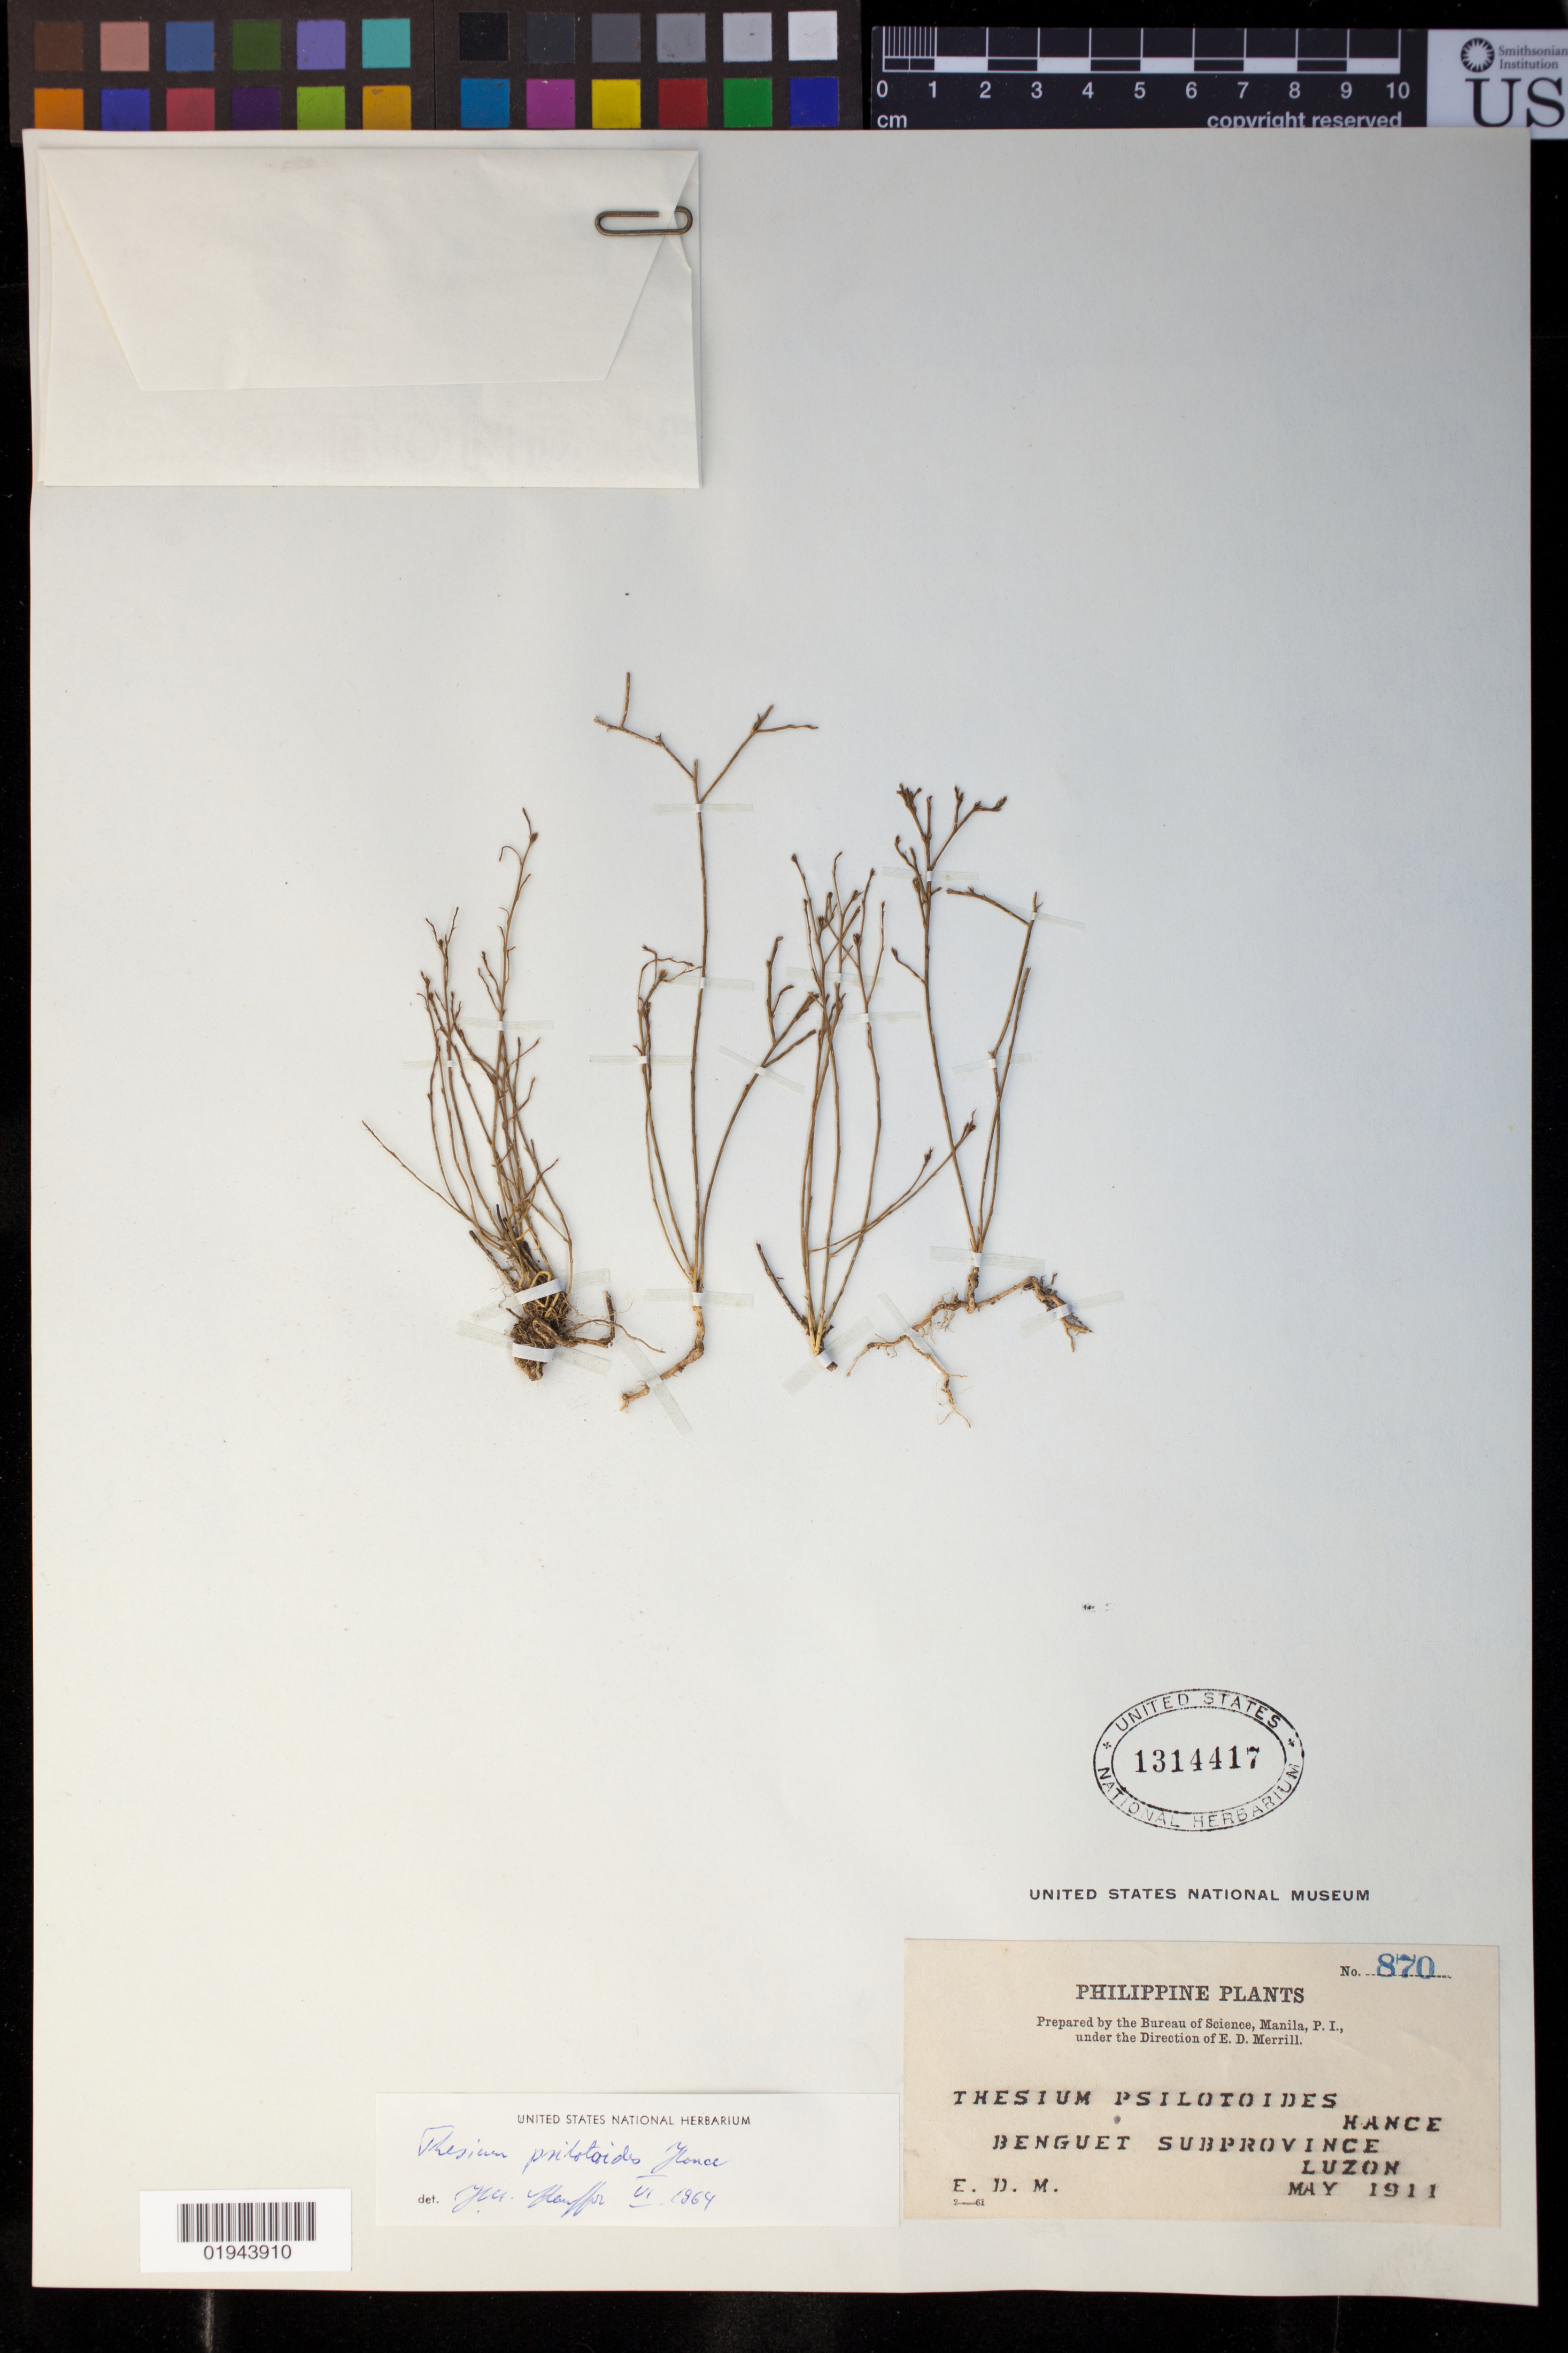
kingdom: Plantae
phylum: Tracheophyta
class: Magnoliopsida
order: Santalales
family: Thesiaceae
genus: Thesium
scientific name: Thesium psilotoides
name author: Hance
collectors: E. D. Merrill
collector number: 870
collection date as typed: May 1911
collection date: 1911-05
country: Philippines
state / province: Cordillera (Administrative Region)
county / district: Benguet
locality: Luzon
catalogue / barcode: US 1314417